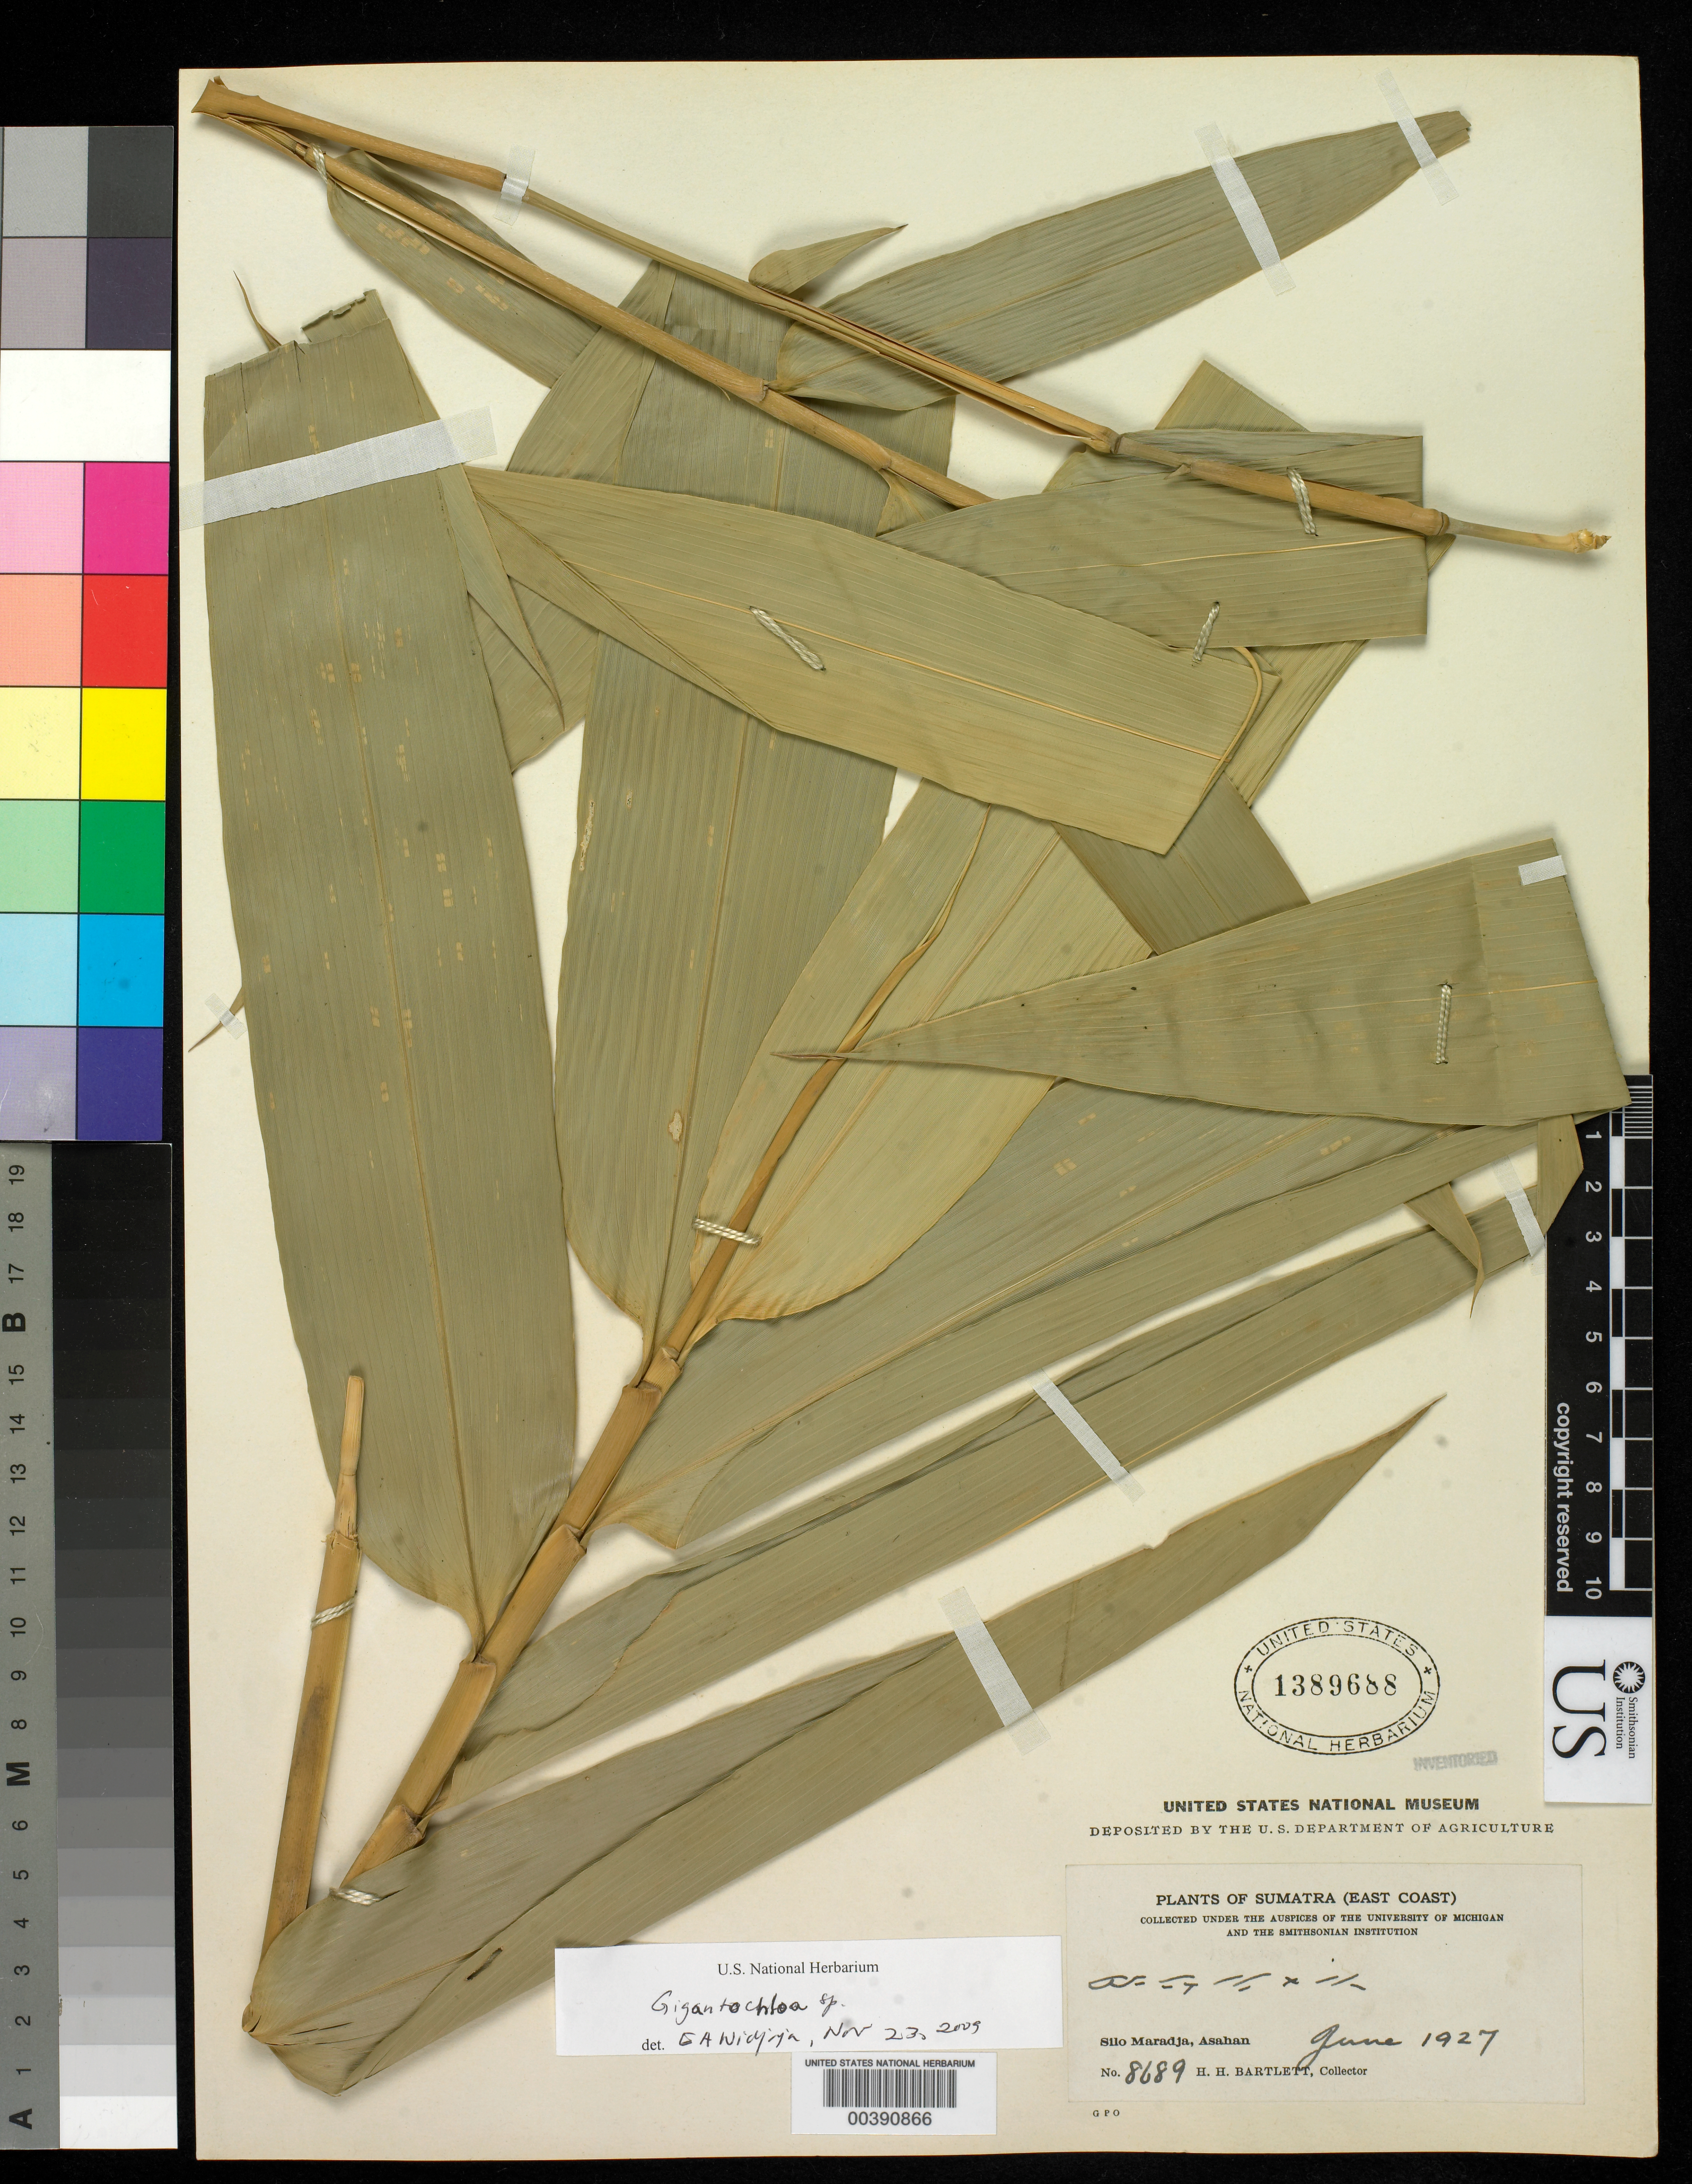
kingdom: Plantae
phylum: Tracheophyta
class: Liliopsida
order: Poales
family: Poaceae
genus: Gigantochloa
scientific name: Gigantochloa sp.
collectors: H. H. Bartlett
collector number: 8689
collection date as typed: Jun 1927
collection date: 1927-06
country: Indonesia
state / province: Sumatra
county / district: Sumatera Utara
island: Sumatra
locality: Asahan, Silo Maradja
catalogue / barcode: US 1389688